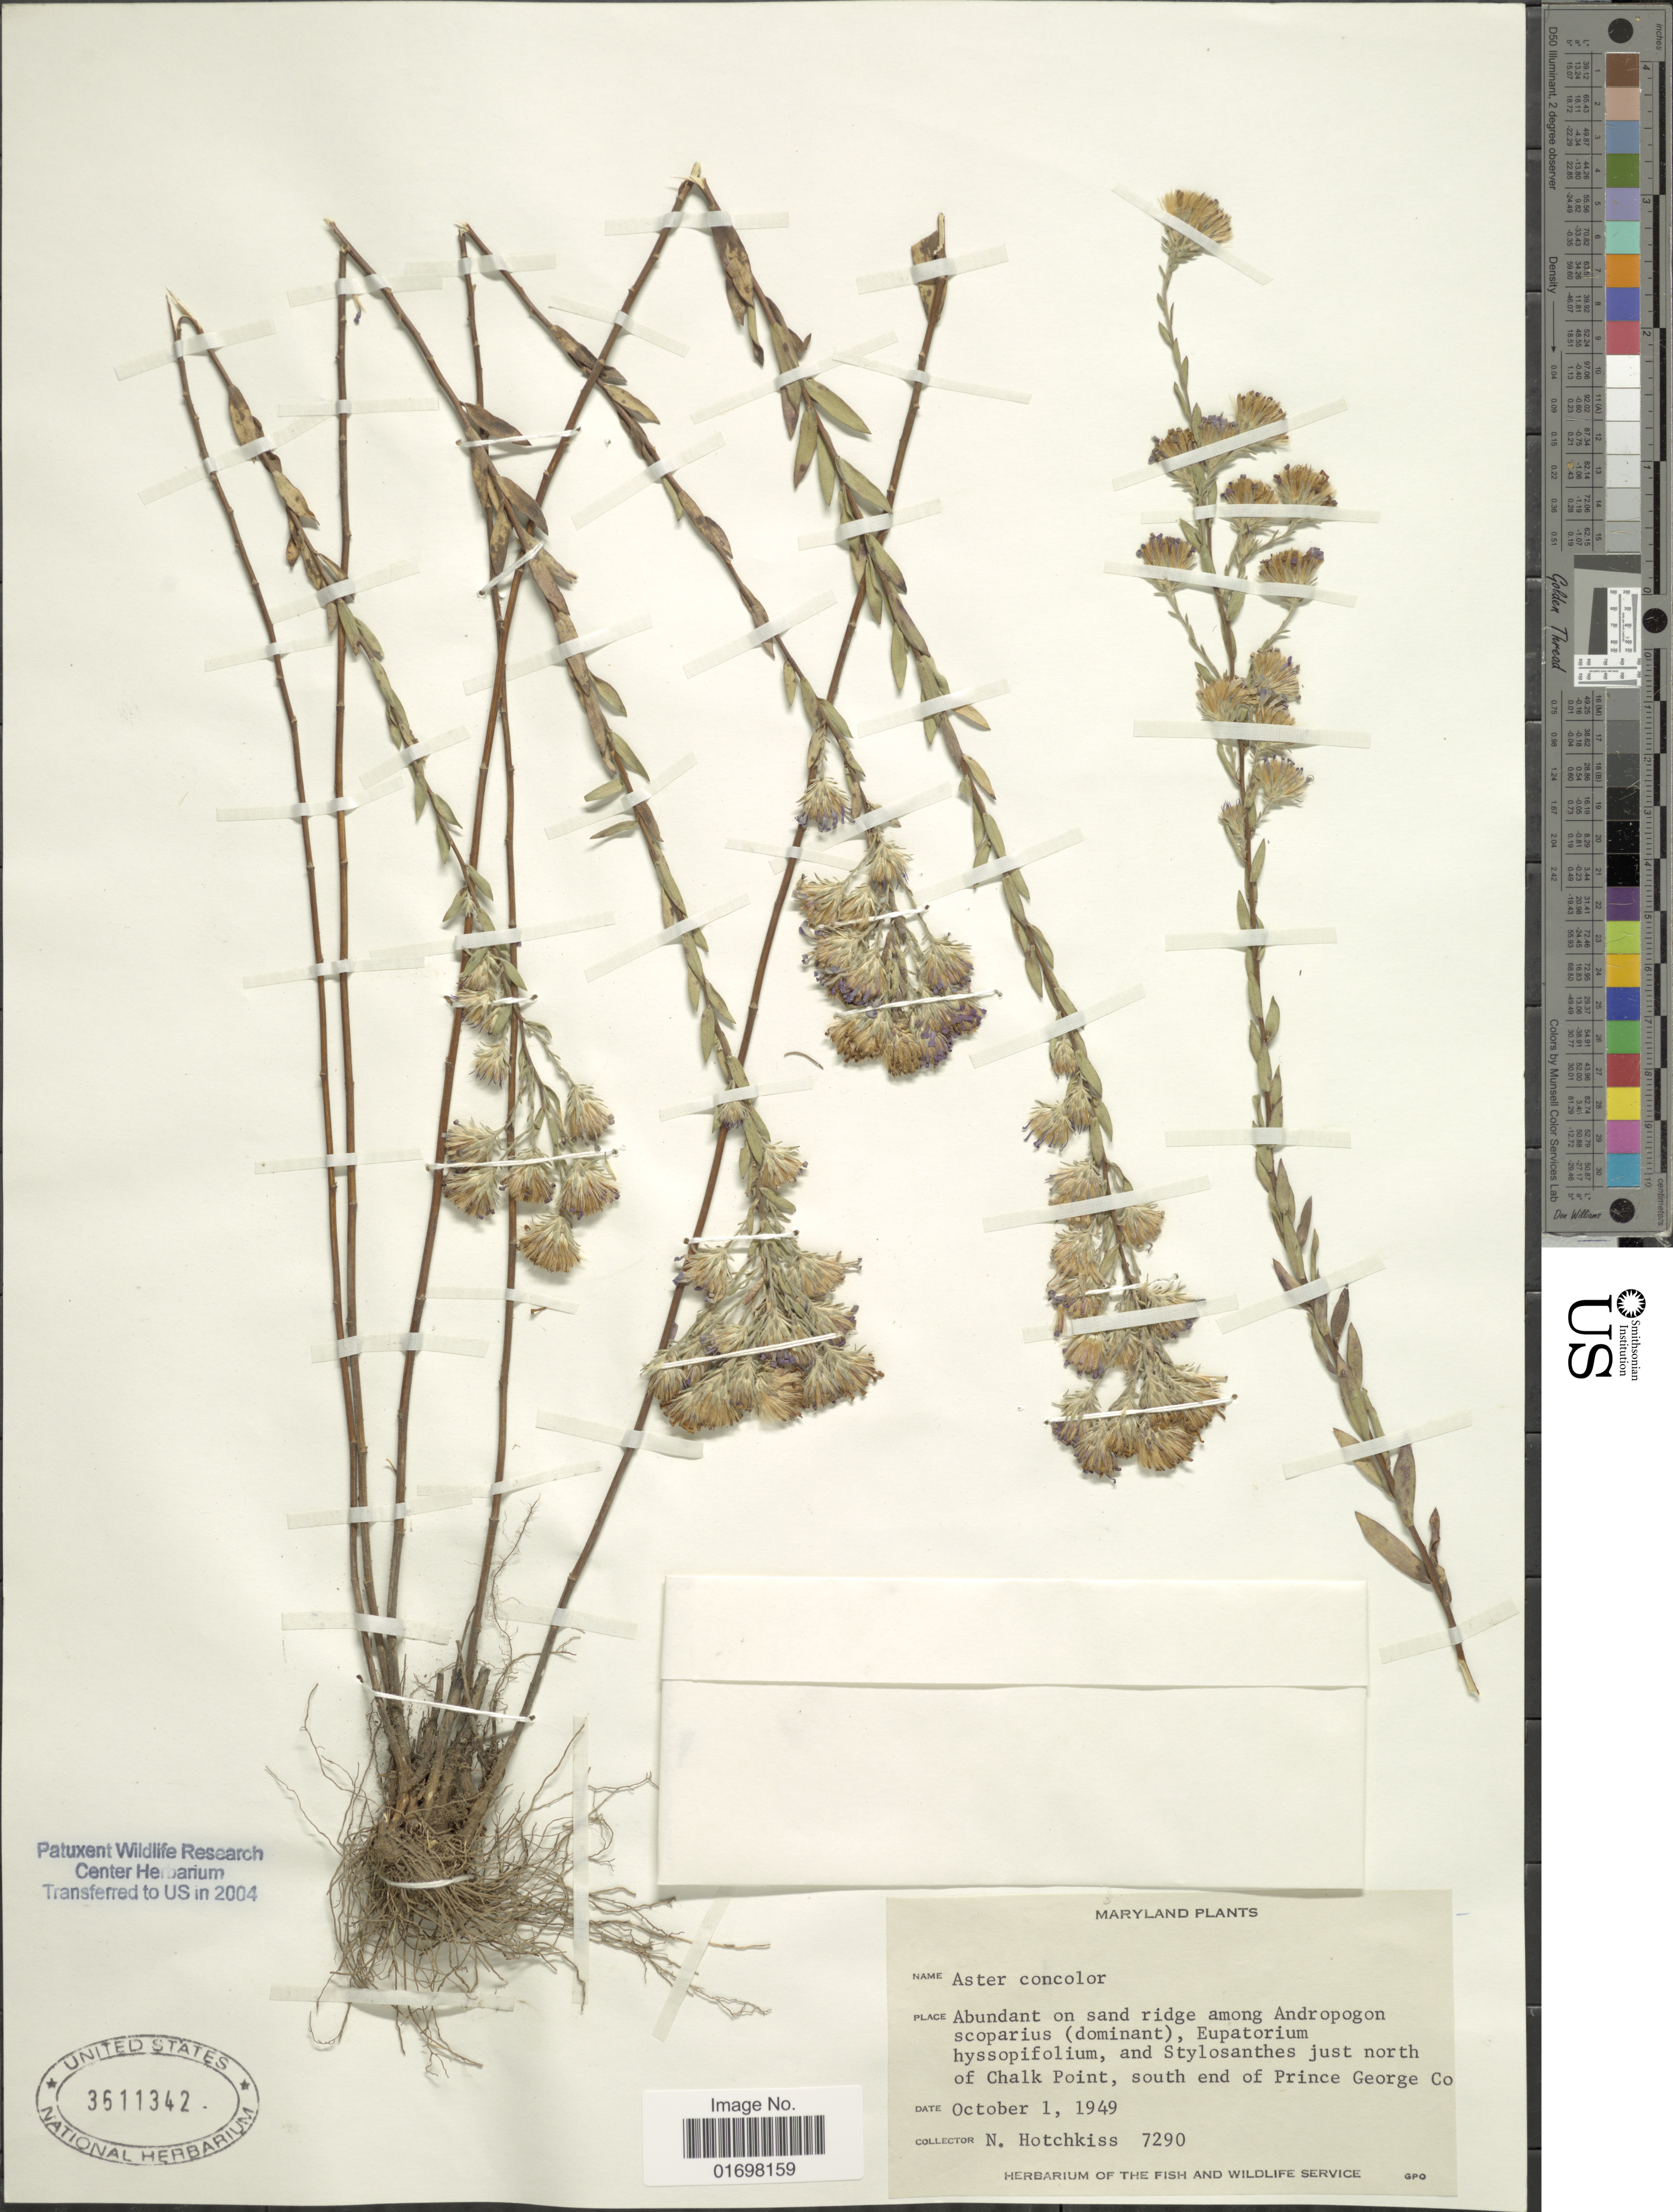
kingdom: Plantae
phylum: Tracheophyta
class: Magnoliopsida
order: Asterales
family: Asteraceae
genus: Symphyotrichum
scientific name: Symphyotrichum concolor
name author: (L.) G.L. Nesom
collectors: N. Hotchkiss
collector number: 7290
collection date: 1949-10-01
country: United States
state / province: Maryland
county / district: Prince George's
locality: Maryland. just north of Chalk Point, south end of Prince Georges Co.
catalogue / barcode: US 3611342